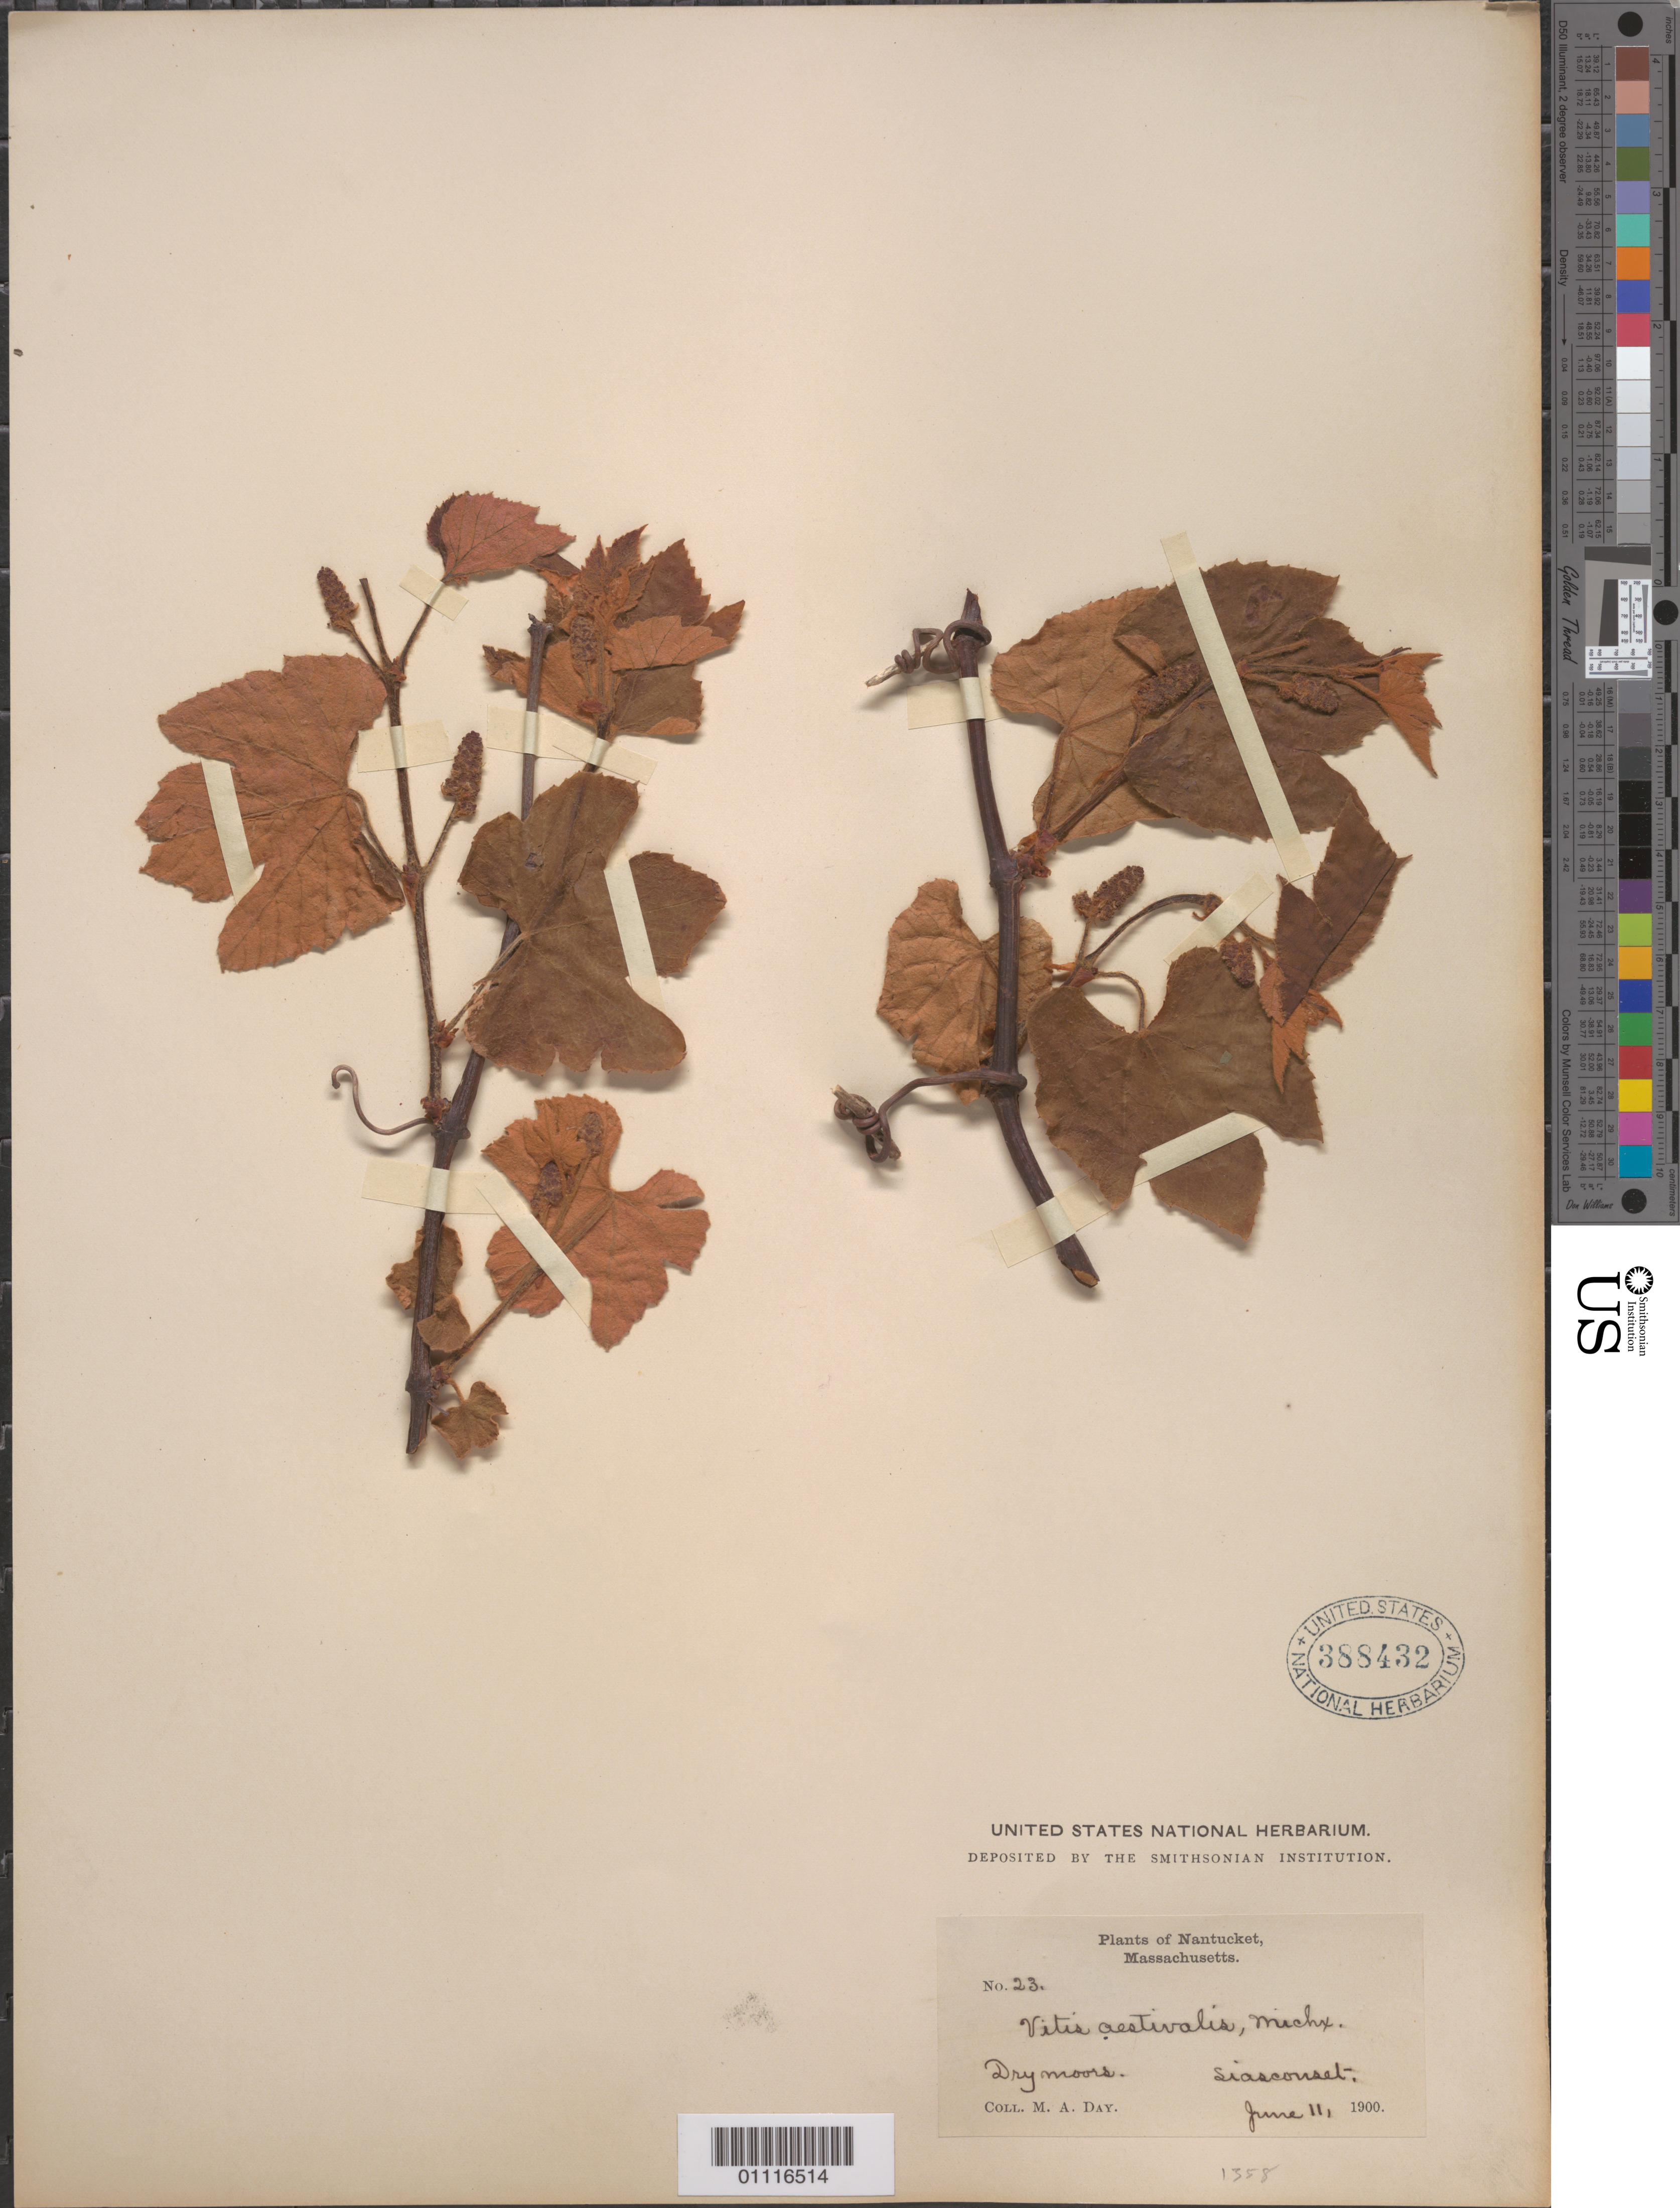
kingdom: Plantae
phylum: Tracheophyta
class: Magnoliopsida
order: Vitales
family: Vitaceae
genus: Vitis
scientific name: Vitis aestivalis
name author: Michx.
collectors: M. Day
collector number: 23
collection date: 1900-06-11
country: United States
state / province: Massachusetts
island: Nantucket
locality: Siasconset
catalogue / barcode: US 388432